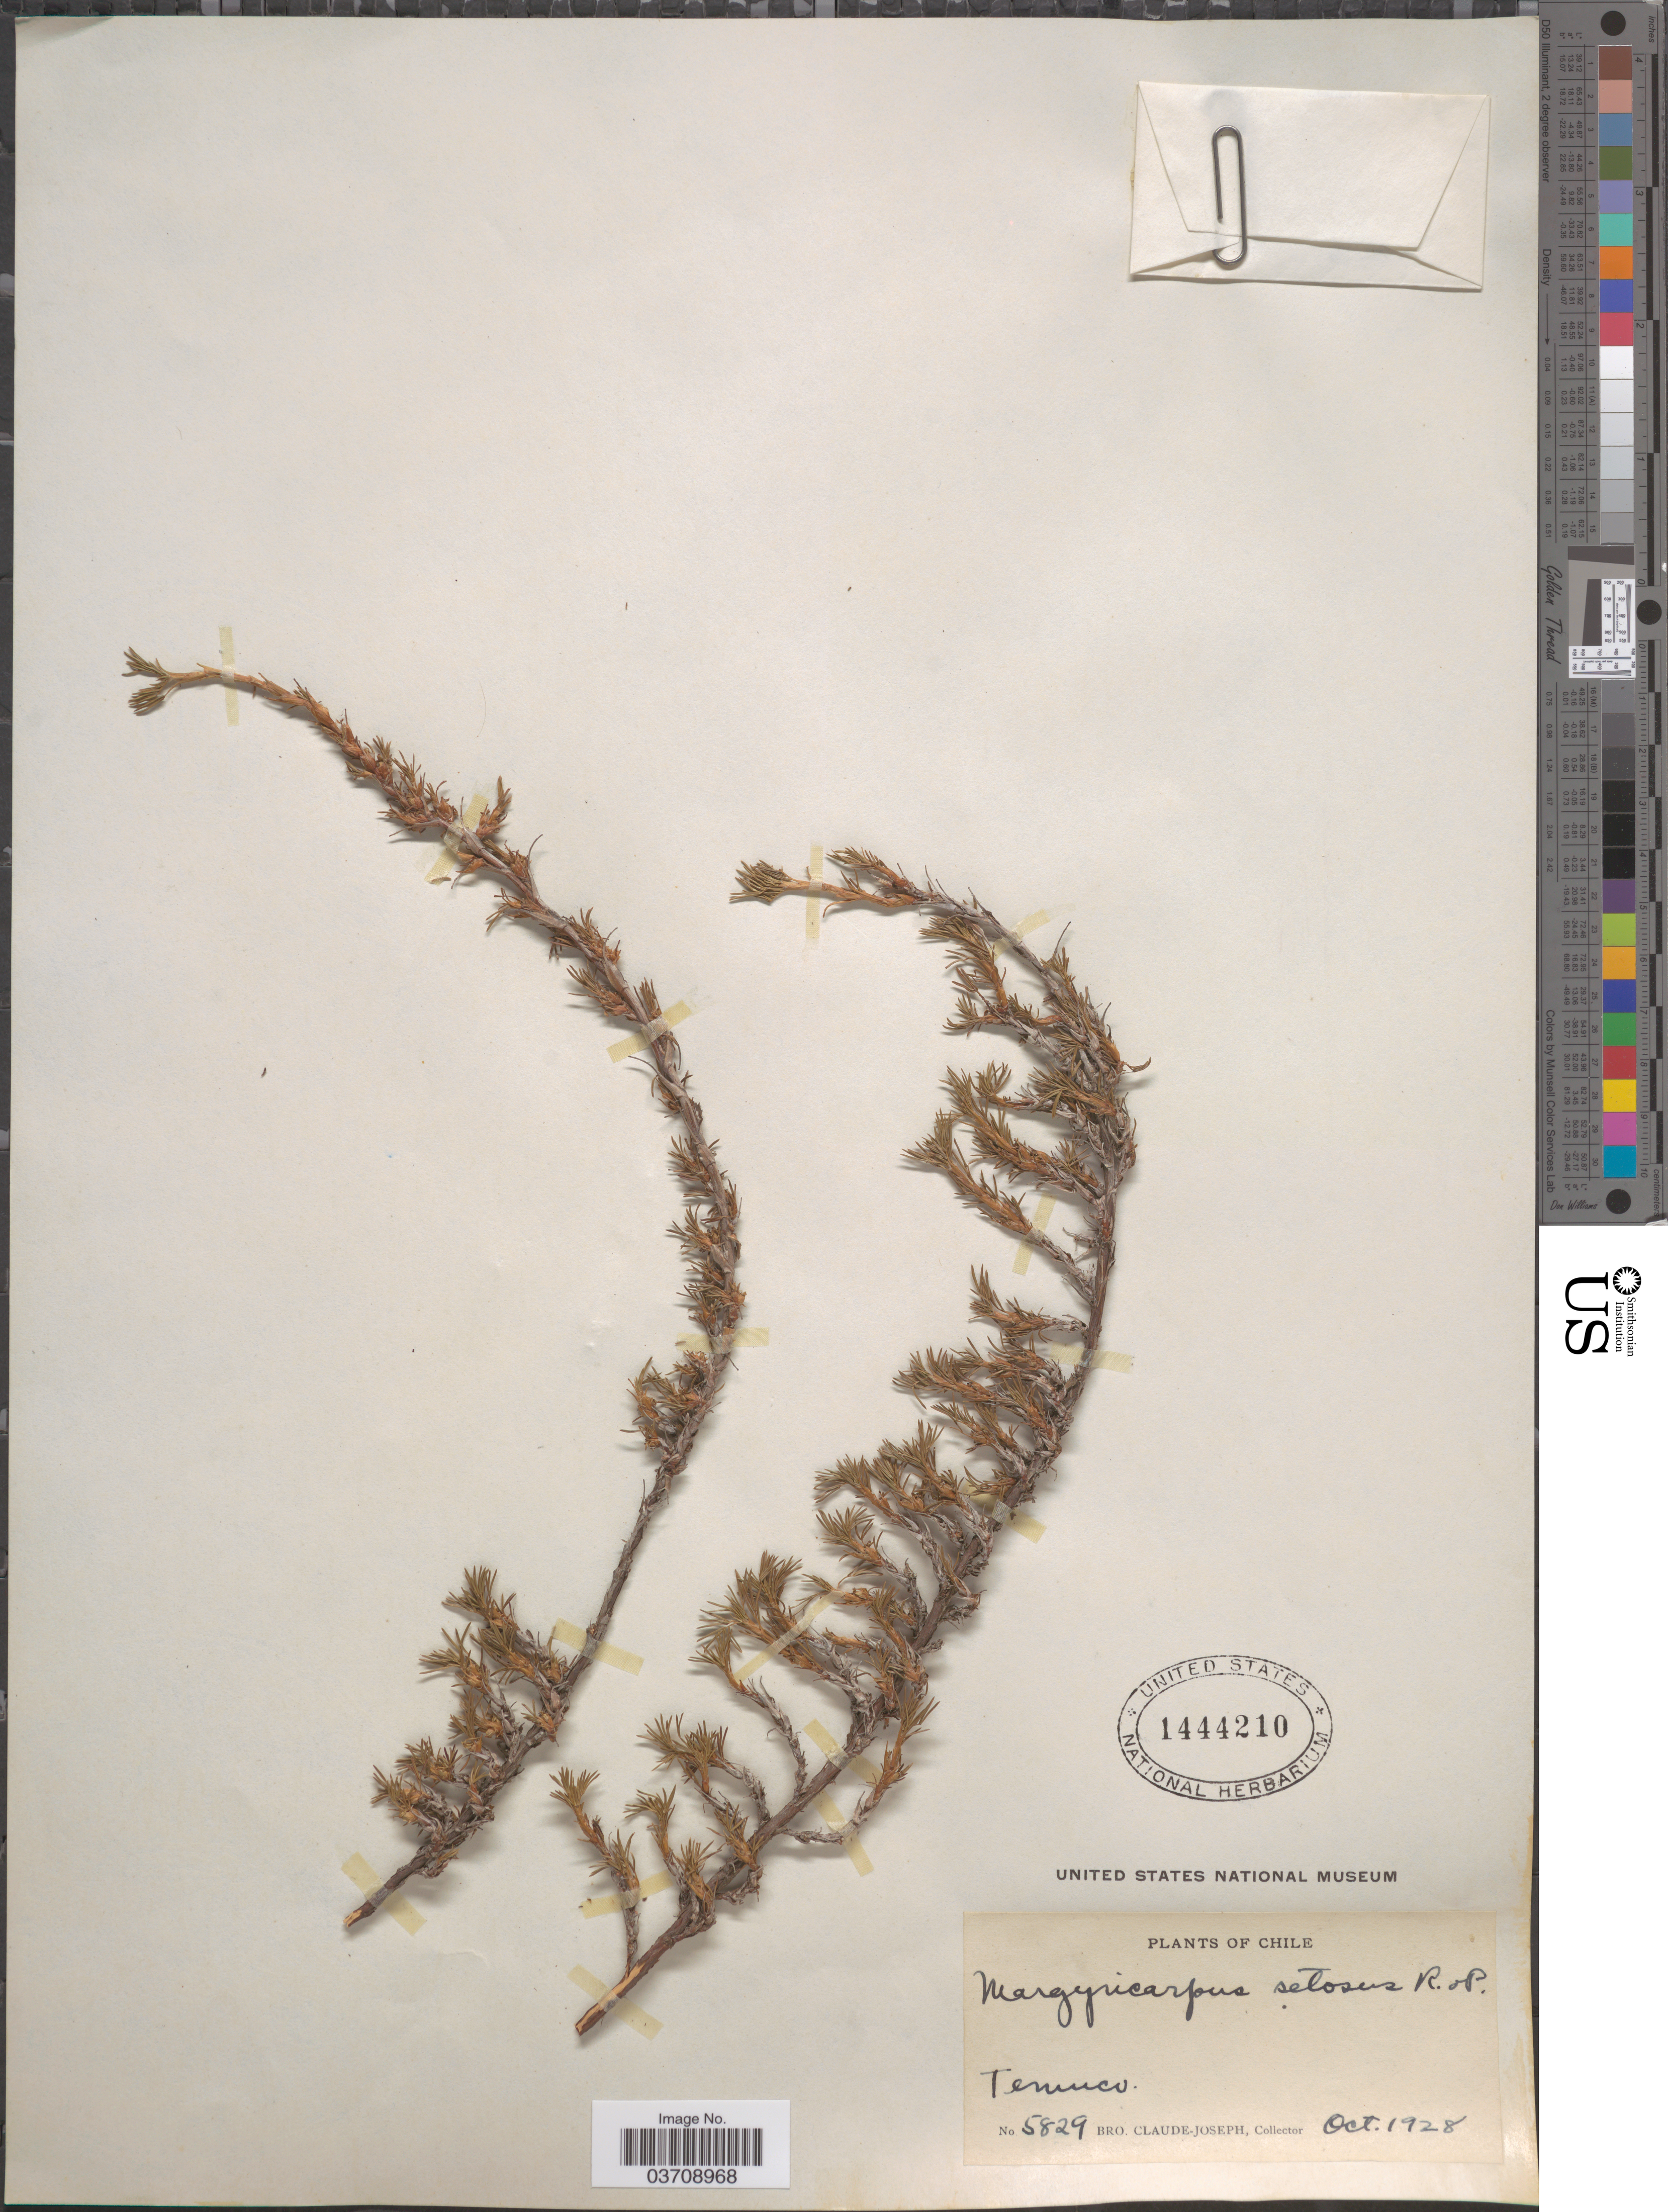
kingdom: Plantae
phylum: Tracheophyta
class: Magnoliopsida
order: Rosales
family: Rosaceae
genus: Margyricarpus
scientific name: Margyricarpus pinnatus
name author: (Lam.) Kuntze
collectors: Bro. Claude-Joseph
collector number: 5829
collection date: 1928-10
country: Chile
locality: Temuco.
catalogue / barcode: US 1444210